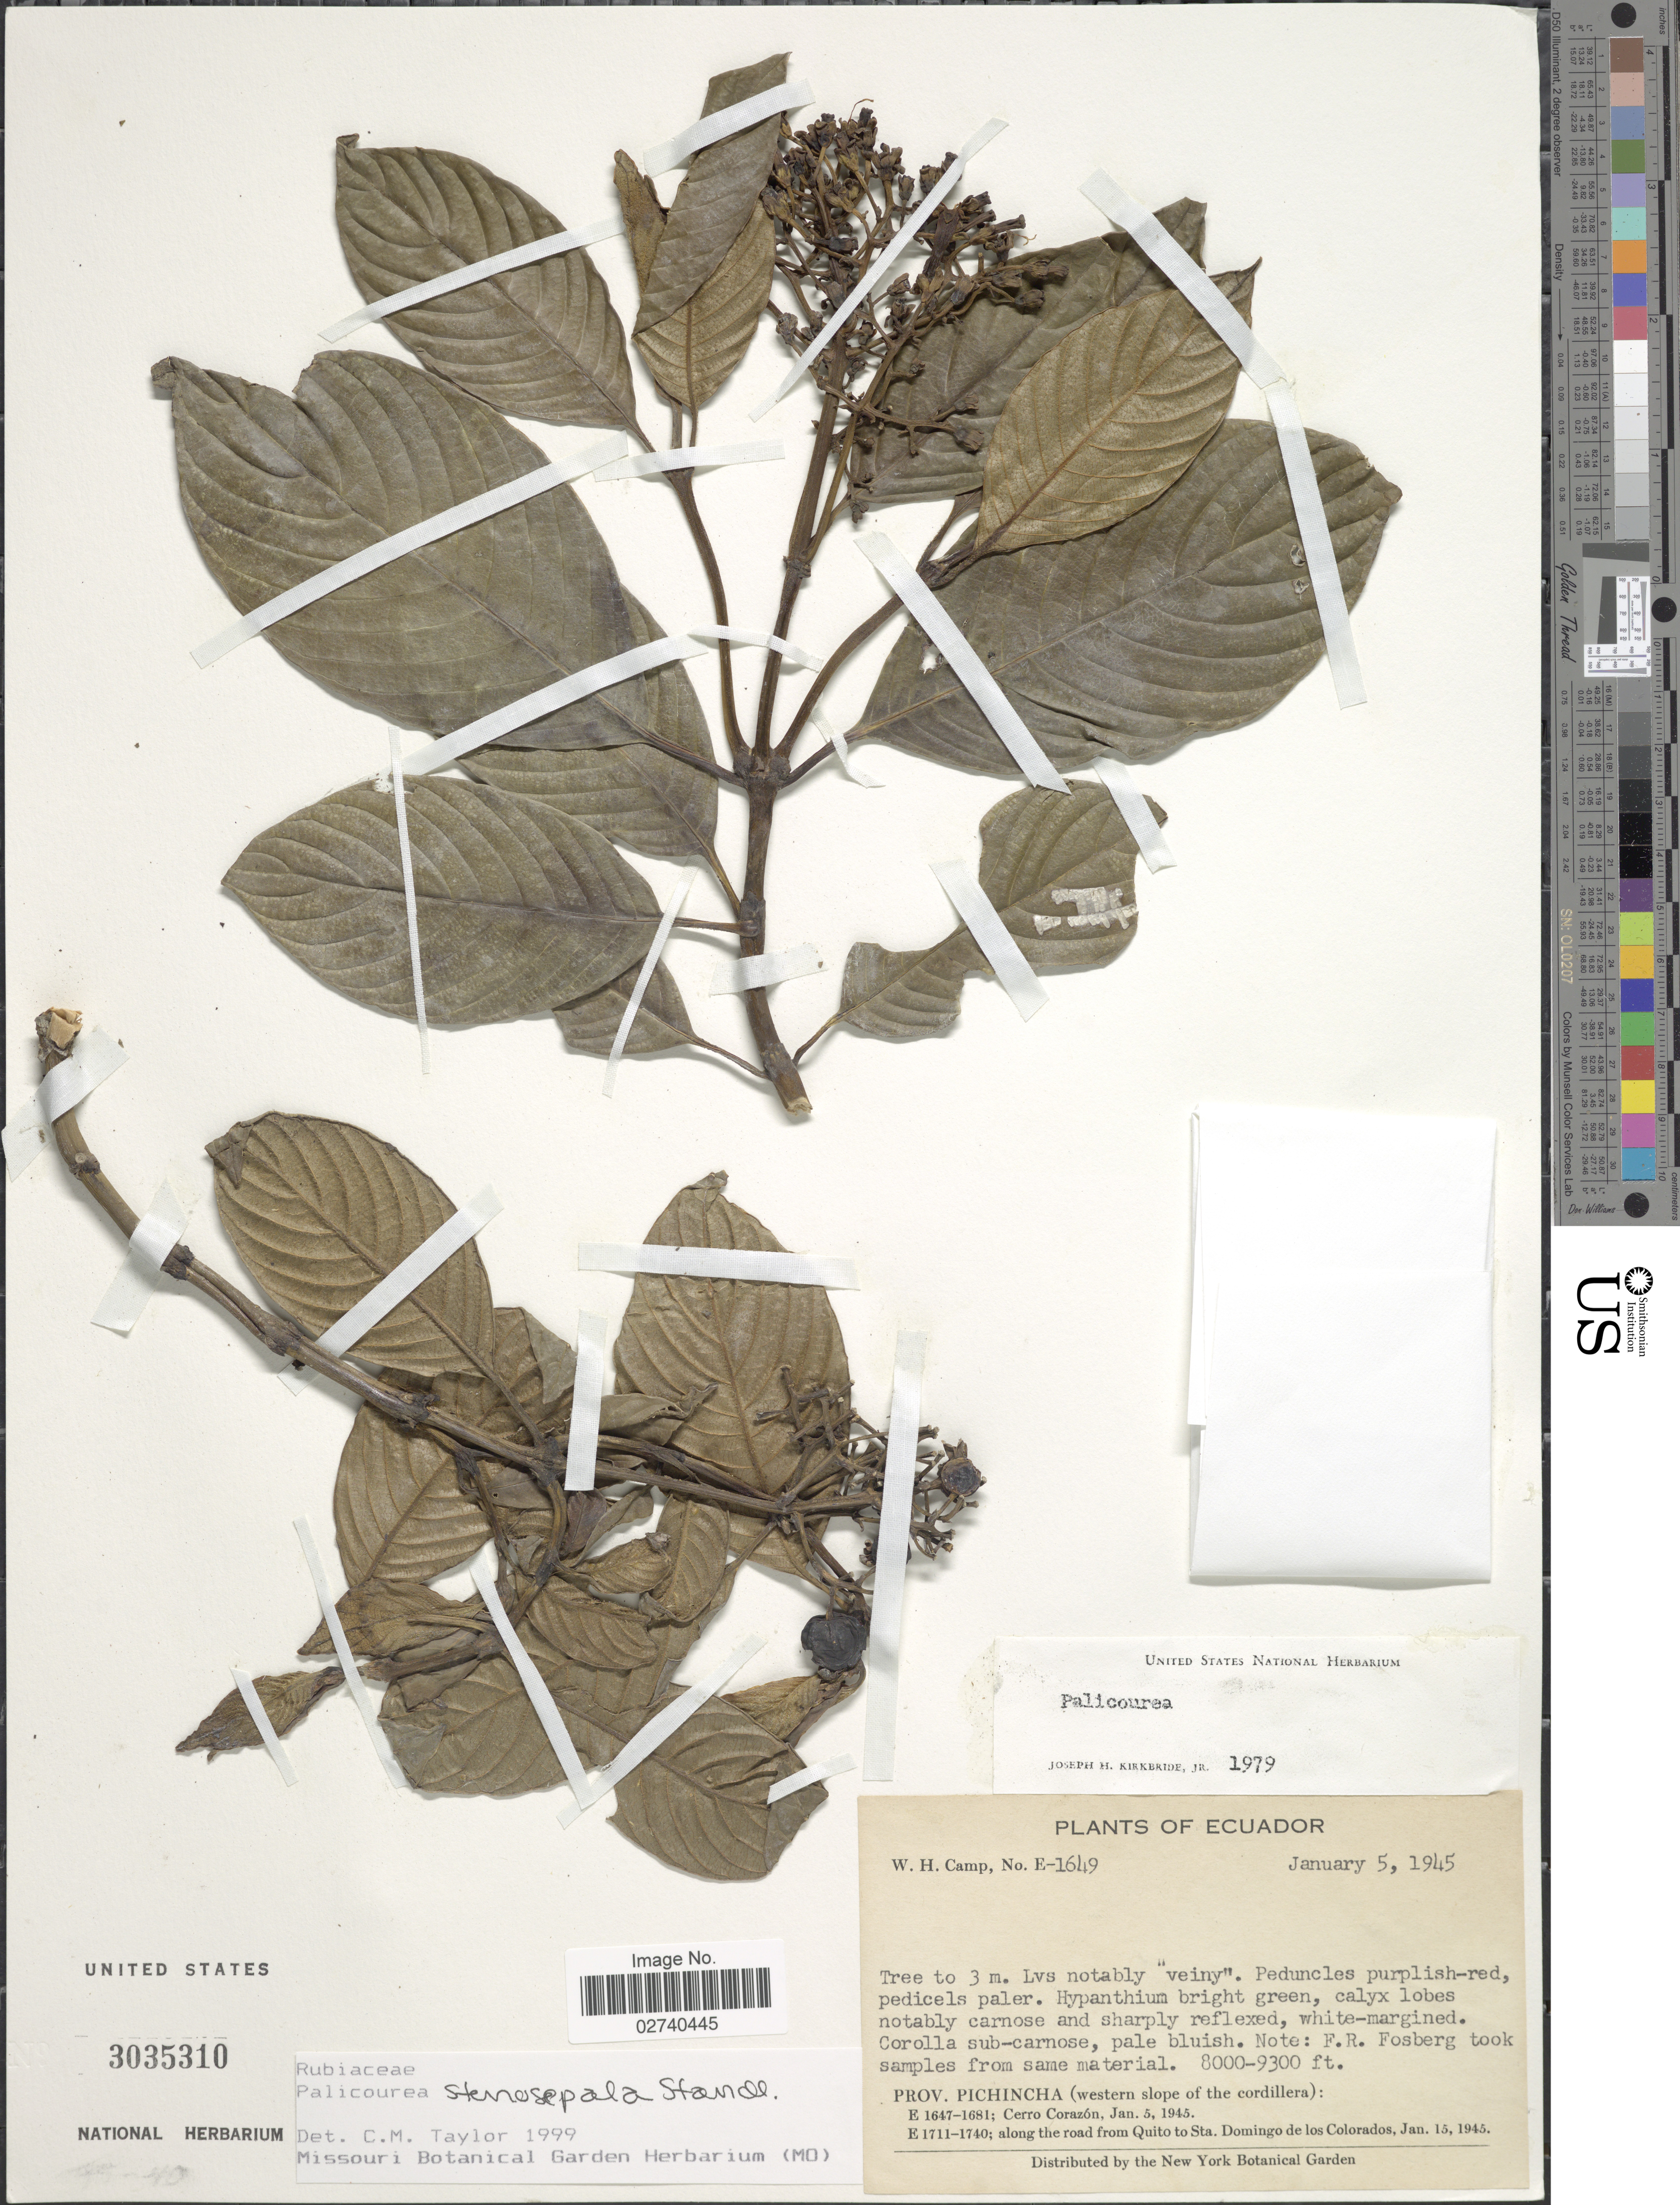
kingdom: Plantae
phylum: Tracheophyta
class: Magnoliopsida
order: Gentianales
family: Rubiaceae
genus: Palicourea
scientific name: Palicourea stenosepala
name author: Standl.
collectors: W. H. Camp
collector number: E-1649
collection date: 1945-01-05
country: Ecuador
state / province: Pichincha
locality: (western slope of the Cordillera): Cerro Corazón.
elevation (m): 2438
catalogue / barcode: US 3035310